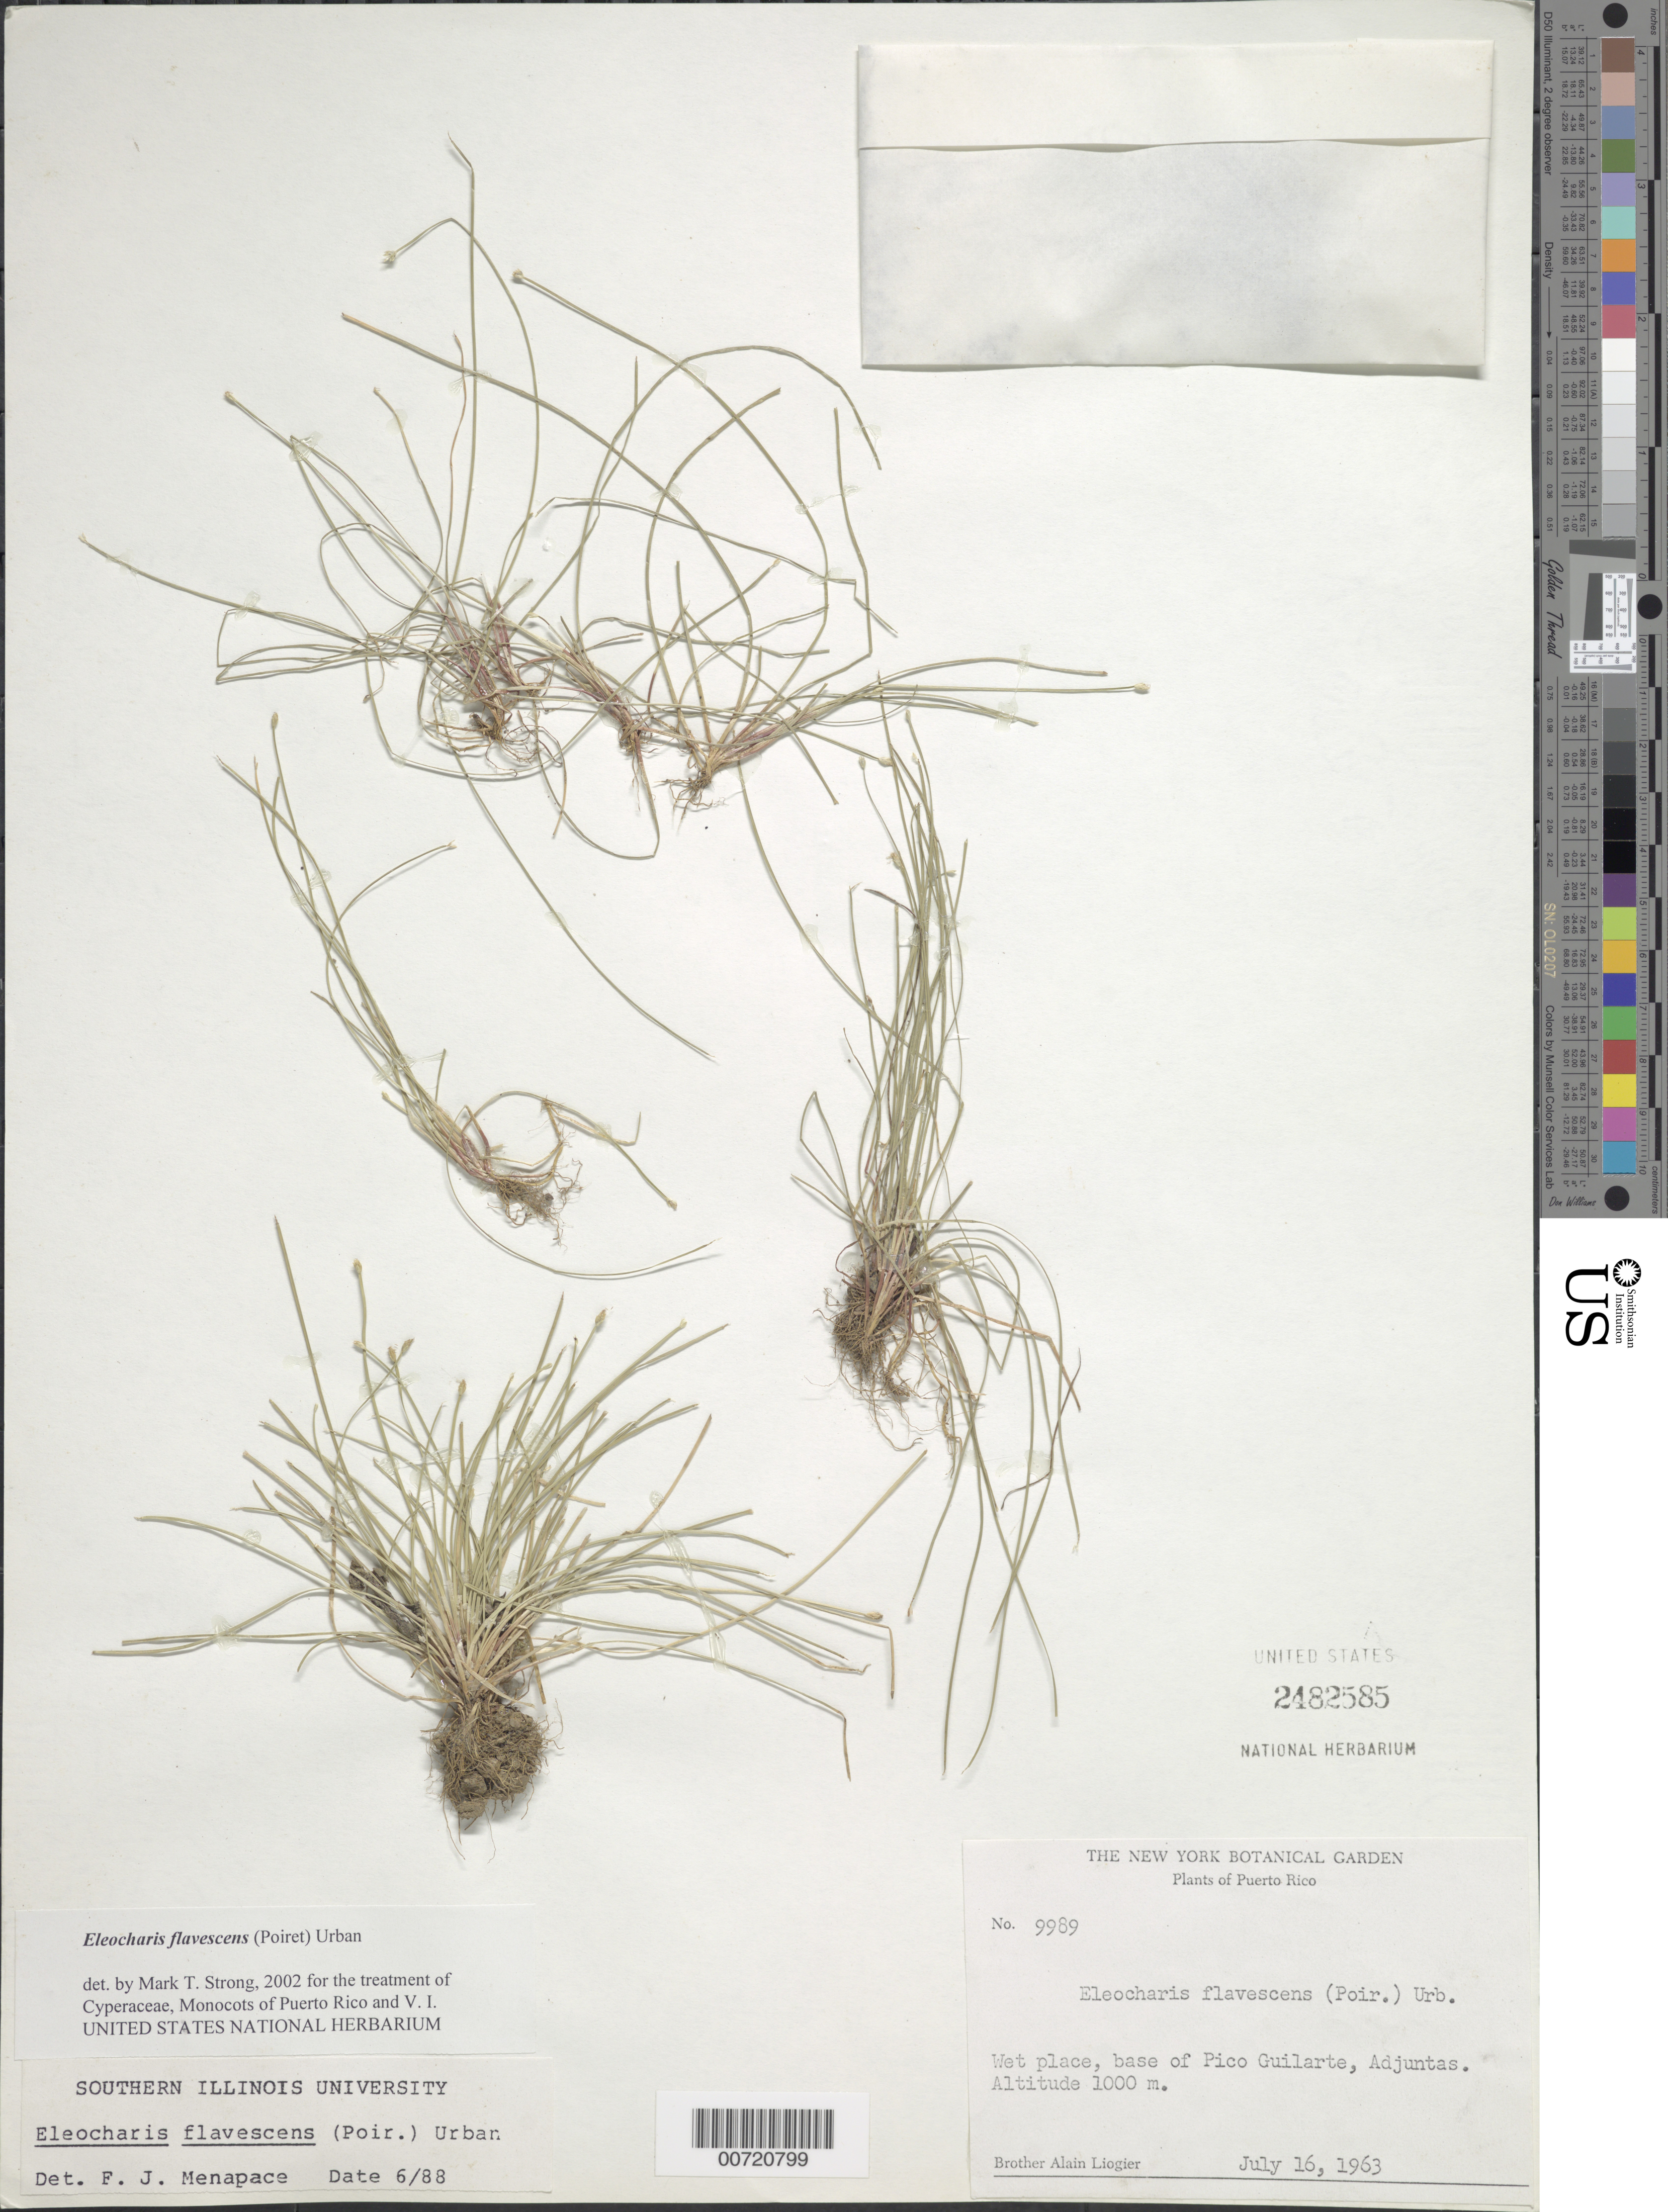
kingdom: Plantae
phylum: Tracheophyta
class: Liliopsida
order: Poales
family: Cyperaceae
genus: Eleocharis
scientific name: Eleocharis flavescens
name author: (Poir.) Urb.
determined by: Strong, M. T., (US), Smithsonian Institution - National Museum of Natural History (UNITED STATES)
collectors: A. H. Liogier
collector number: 9989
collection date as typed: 16 Jul 1963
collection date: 1963-07-16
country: Puerto Rico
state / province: Adjuntas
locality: Adjuntas: base of Pico Guilarte.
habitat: Wet place.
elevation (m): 1000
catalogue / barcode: US 2482585